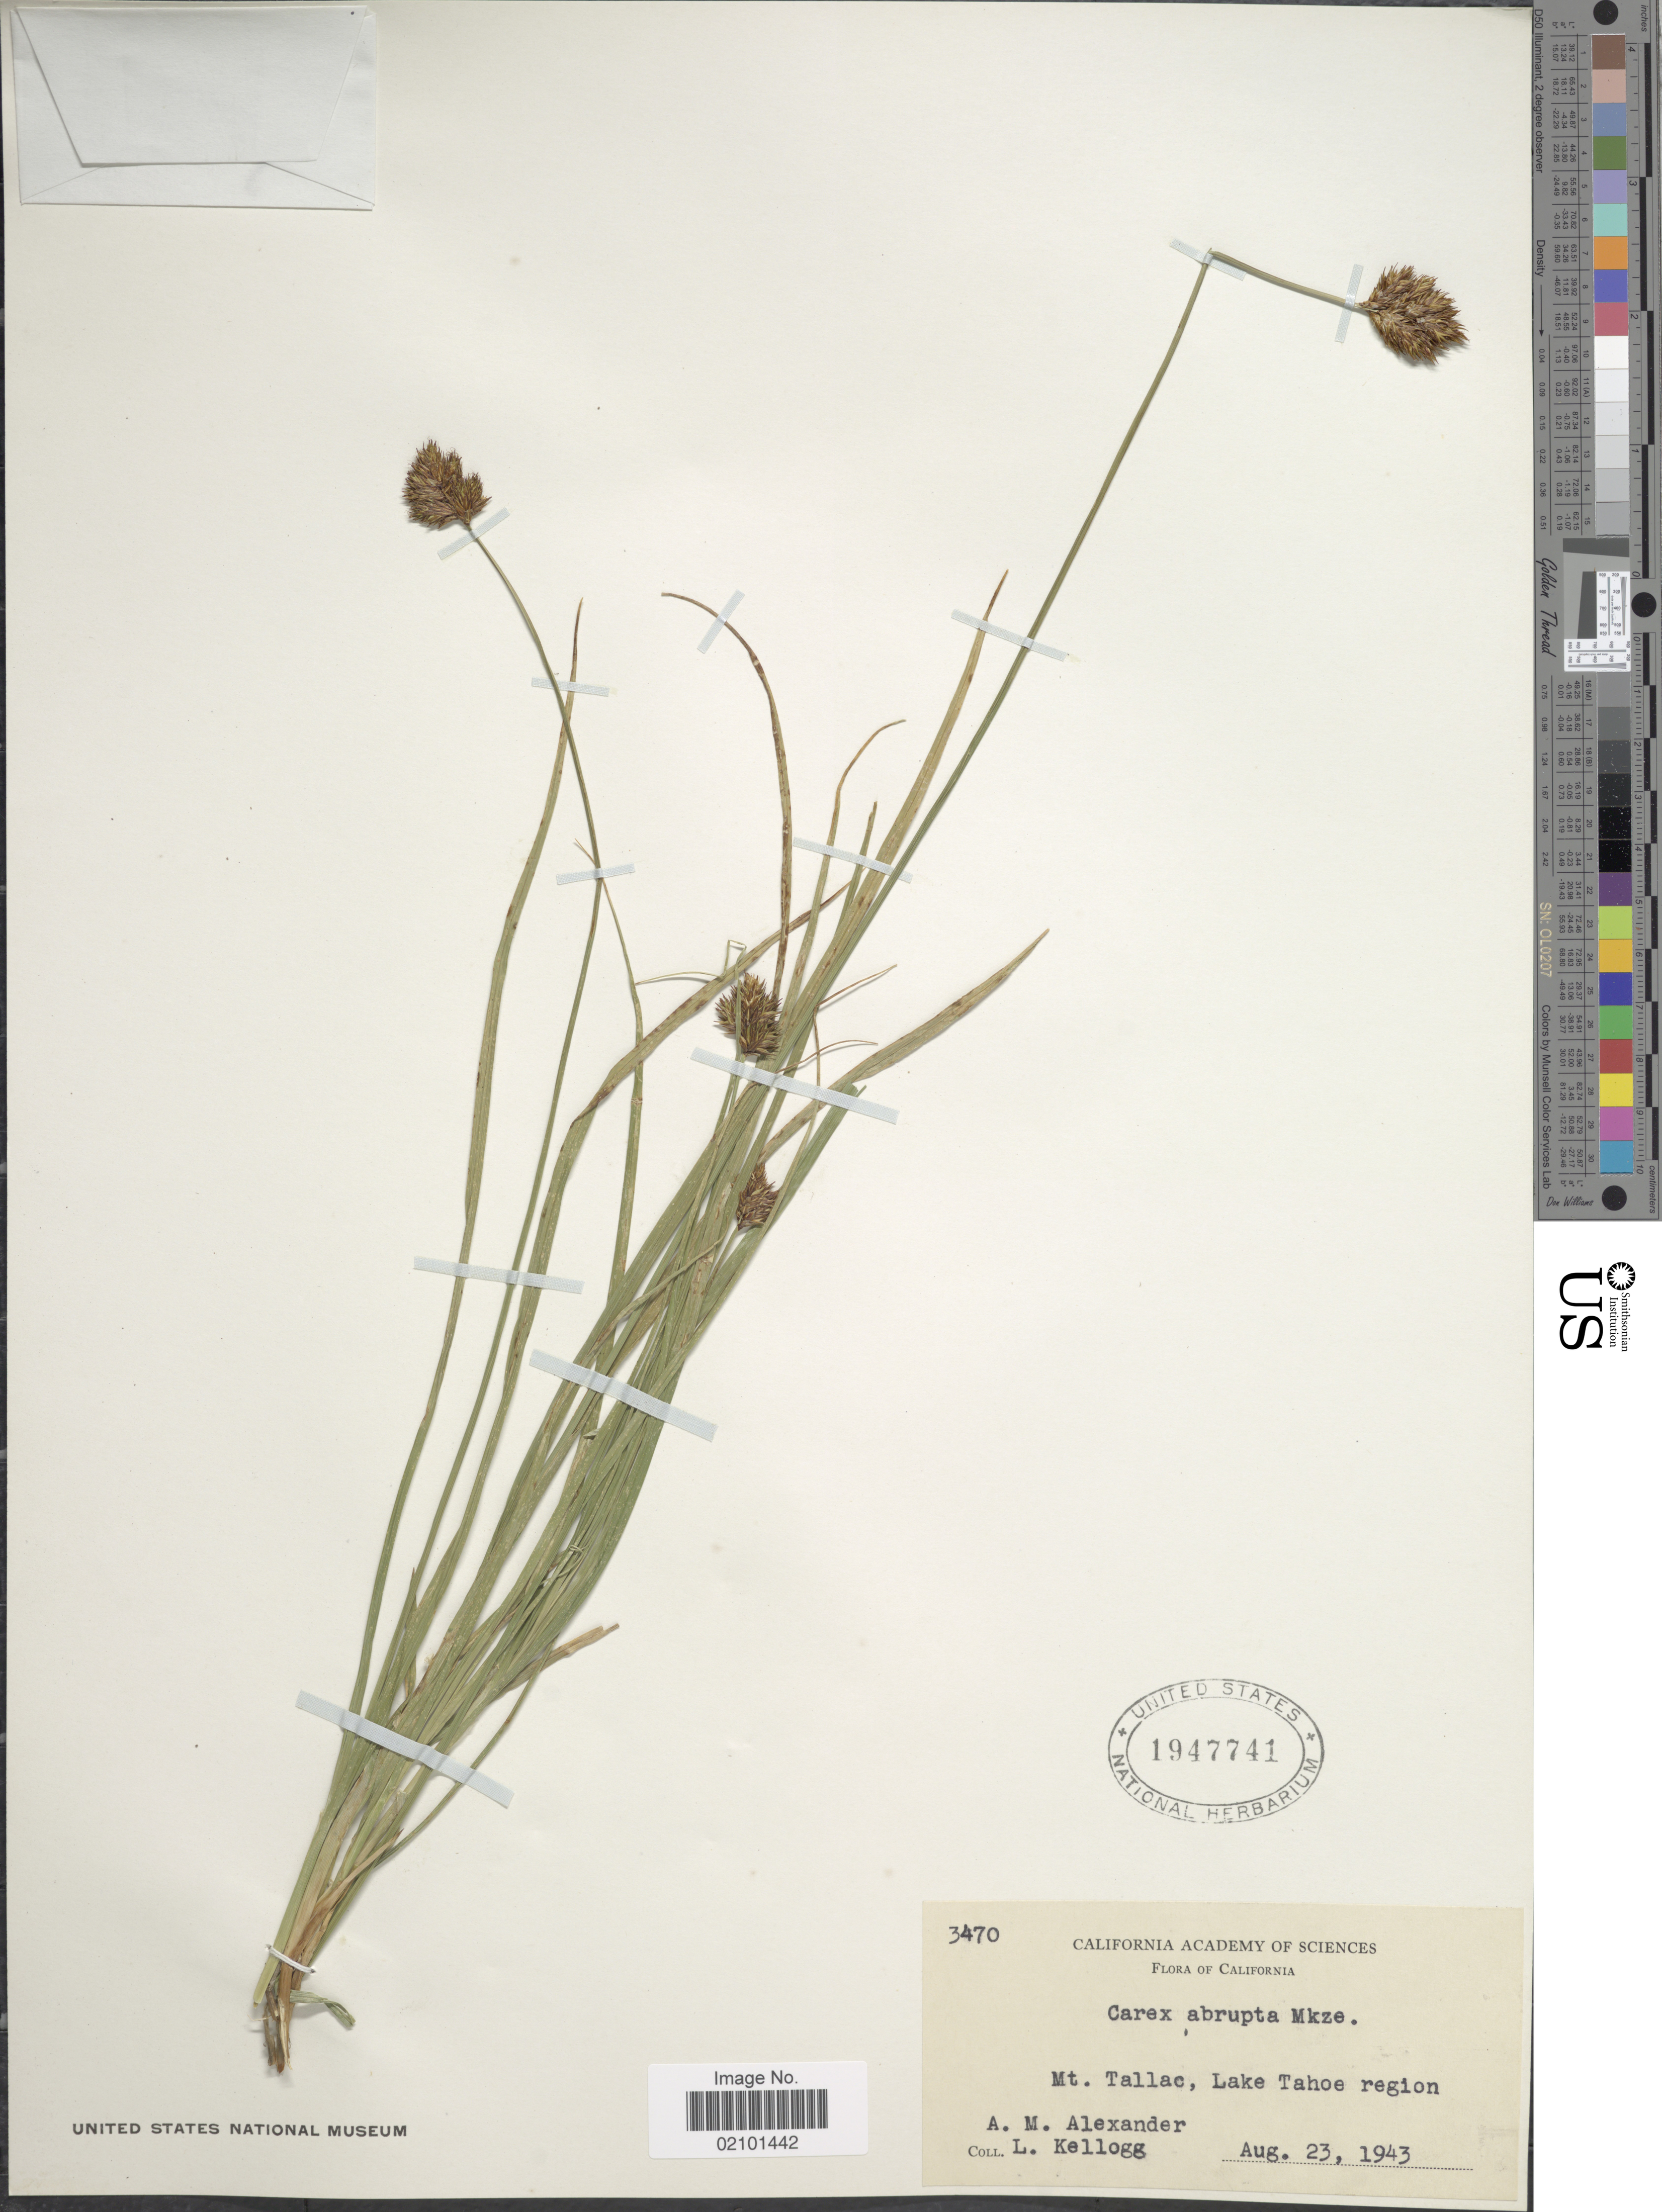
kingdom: Plantae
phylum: Tracheophyta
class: Liliopsida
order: Poales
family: Cyperaceae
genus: Carex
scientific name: Carex abrupta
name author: Mack.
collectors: L. Kellogg & A. M. Alexander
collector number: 3470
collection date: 1943-08-23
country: United States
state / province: California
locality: Mt. Tallac, Lake Tahoe region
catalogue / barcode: US 1947741